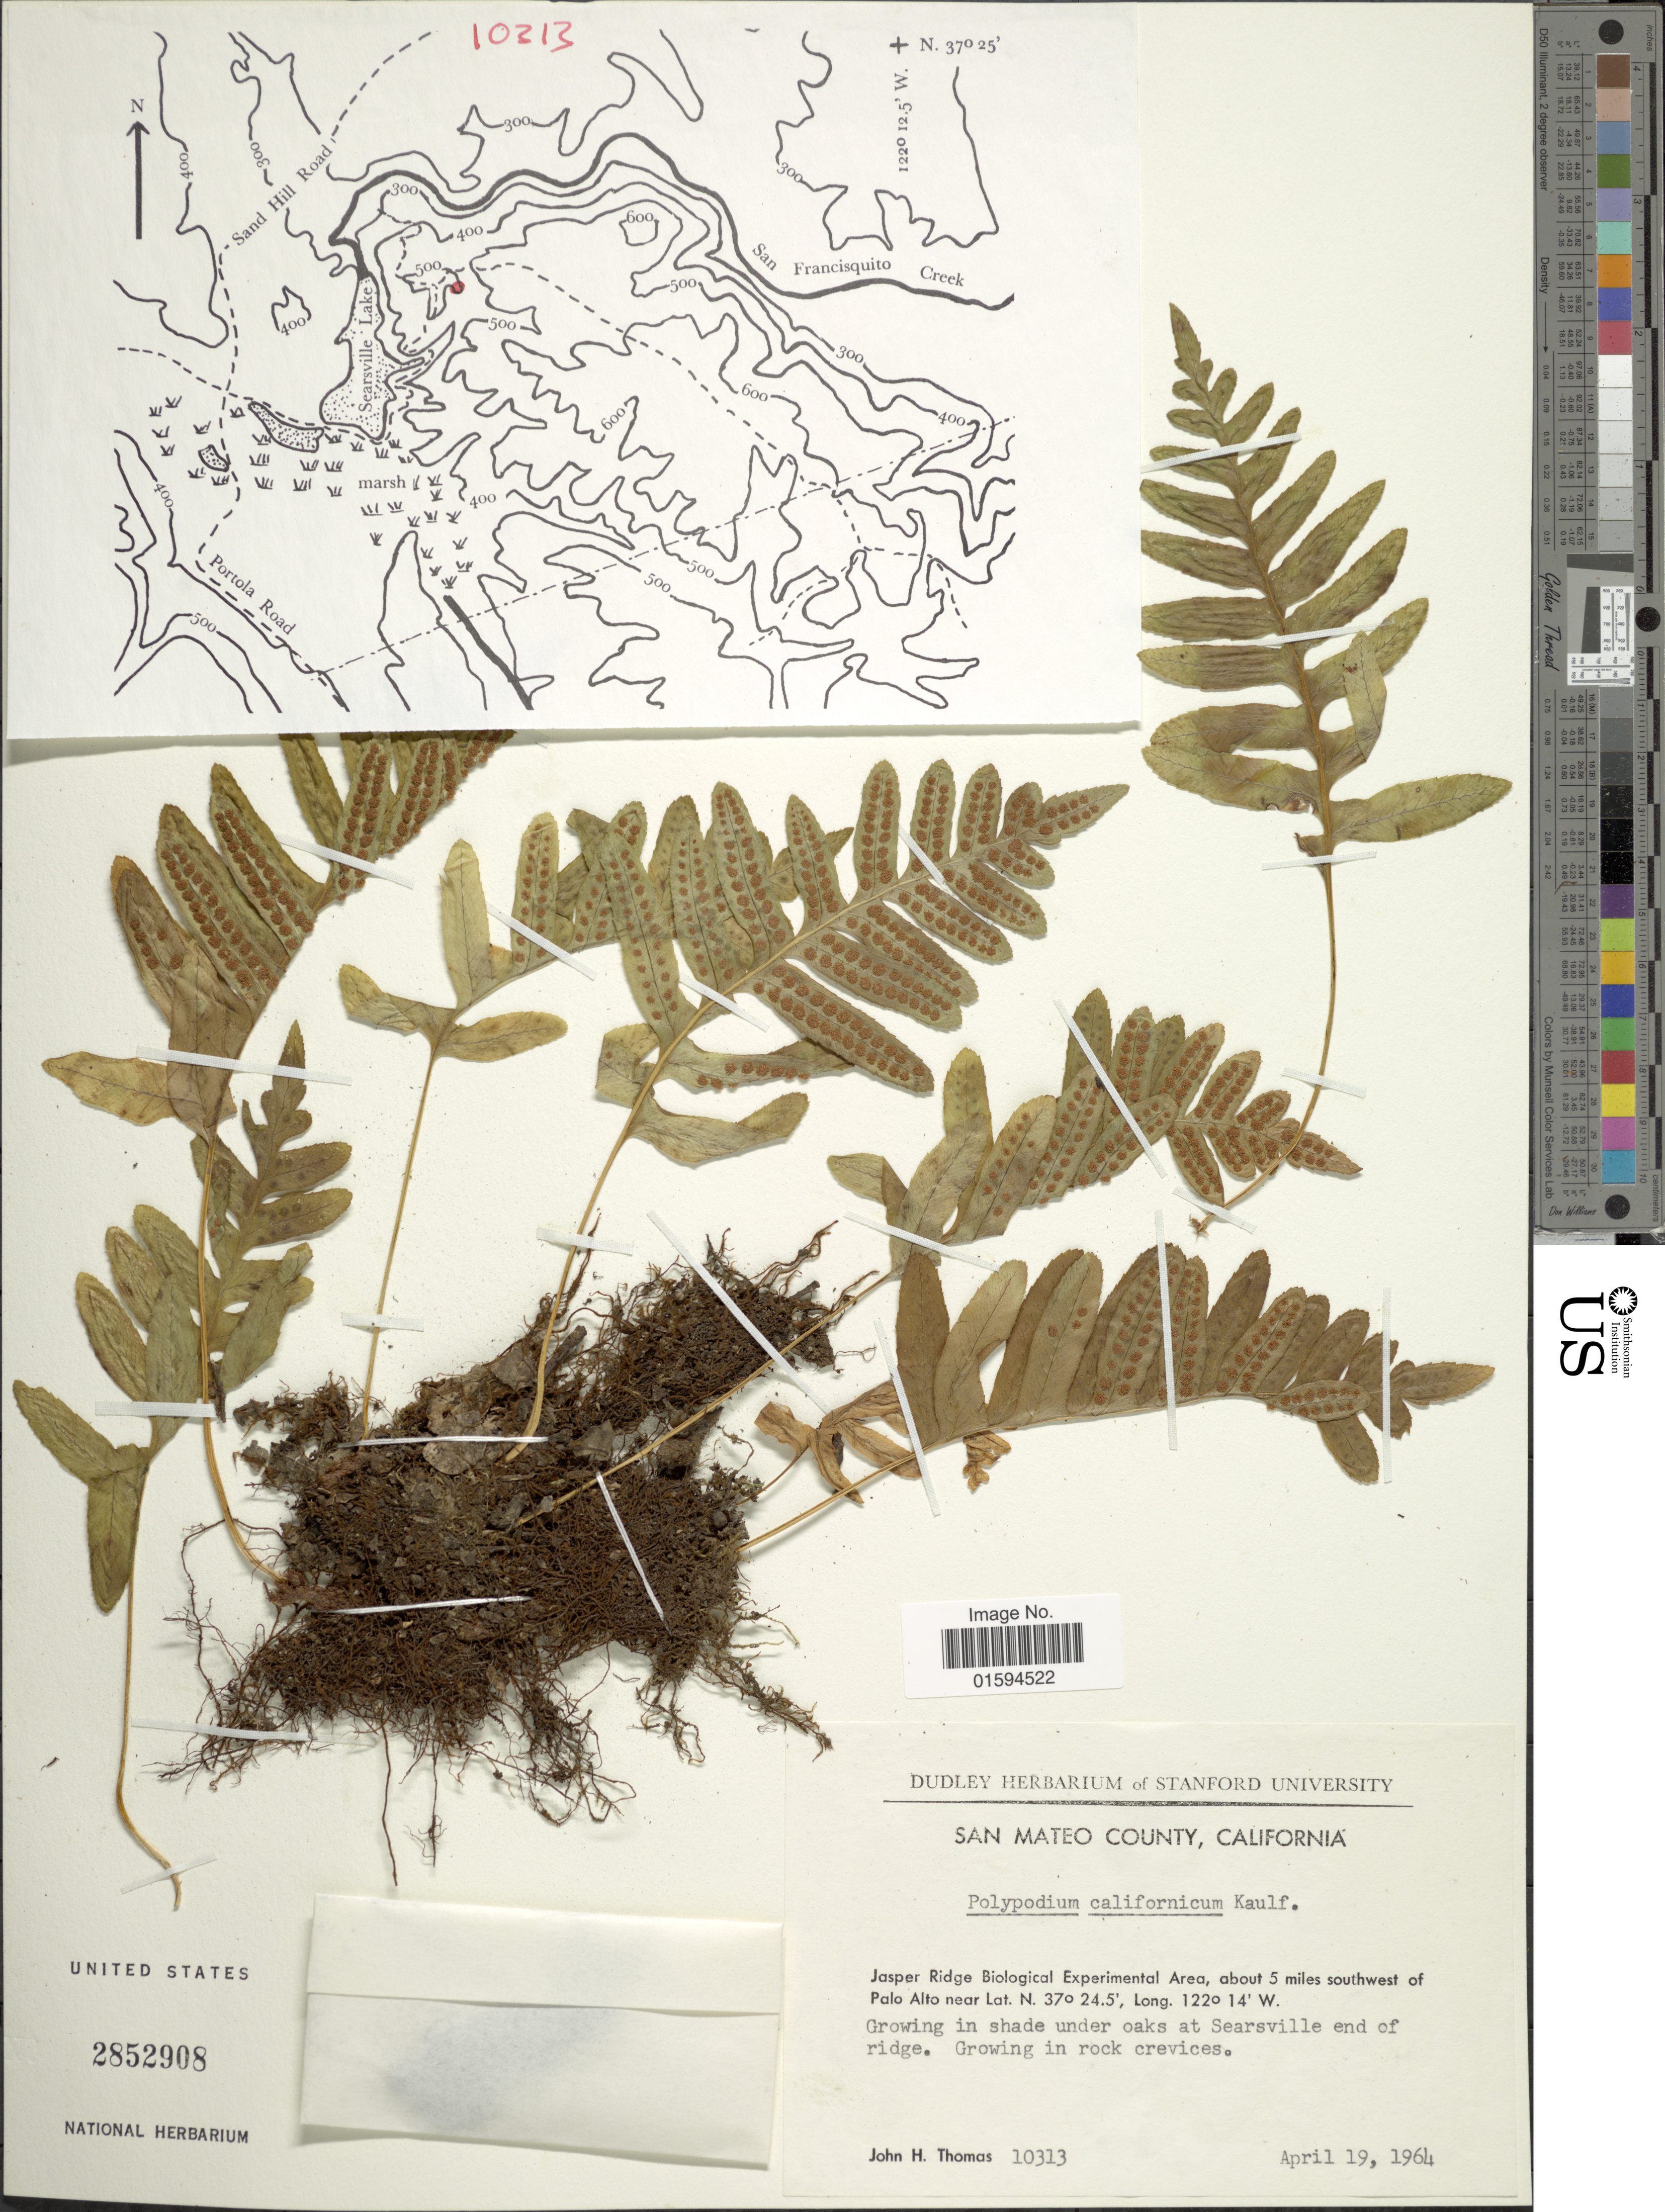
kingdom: Plantae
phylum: Tracheophyta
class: Polypodiopsida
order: Polypodiales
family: Polypodiaceae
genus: Polypodium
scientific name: Polypodium californicum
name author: Kaulf.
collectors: J. H. Thomas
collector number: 10313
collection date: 1964-04-19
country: United States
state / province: California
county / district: San Mateo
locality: San Mateo County, Jasper Ridge Biological Experimental Area, about 5 miles southwest of Palo Alto, growing in shade under oaks at Searsville end of ridge.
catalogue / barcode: US 2852908